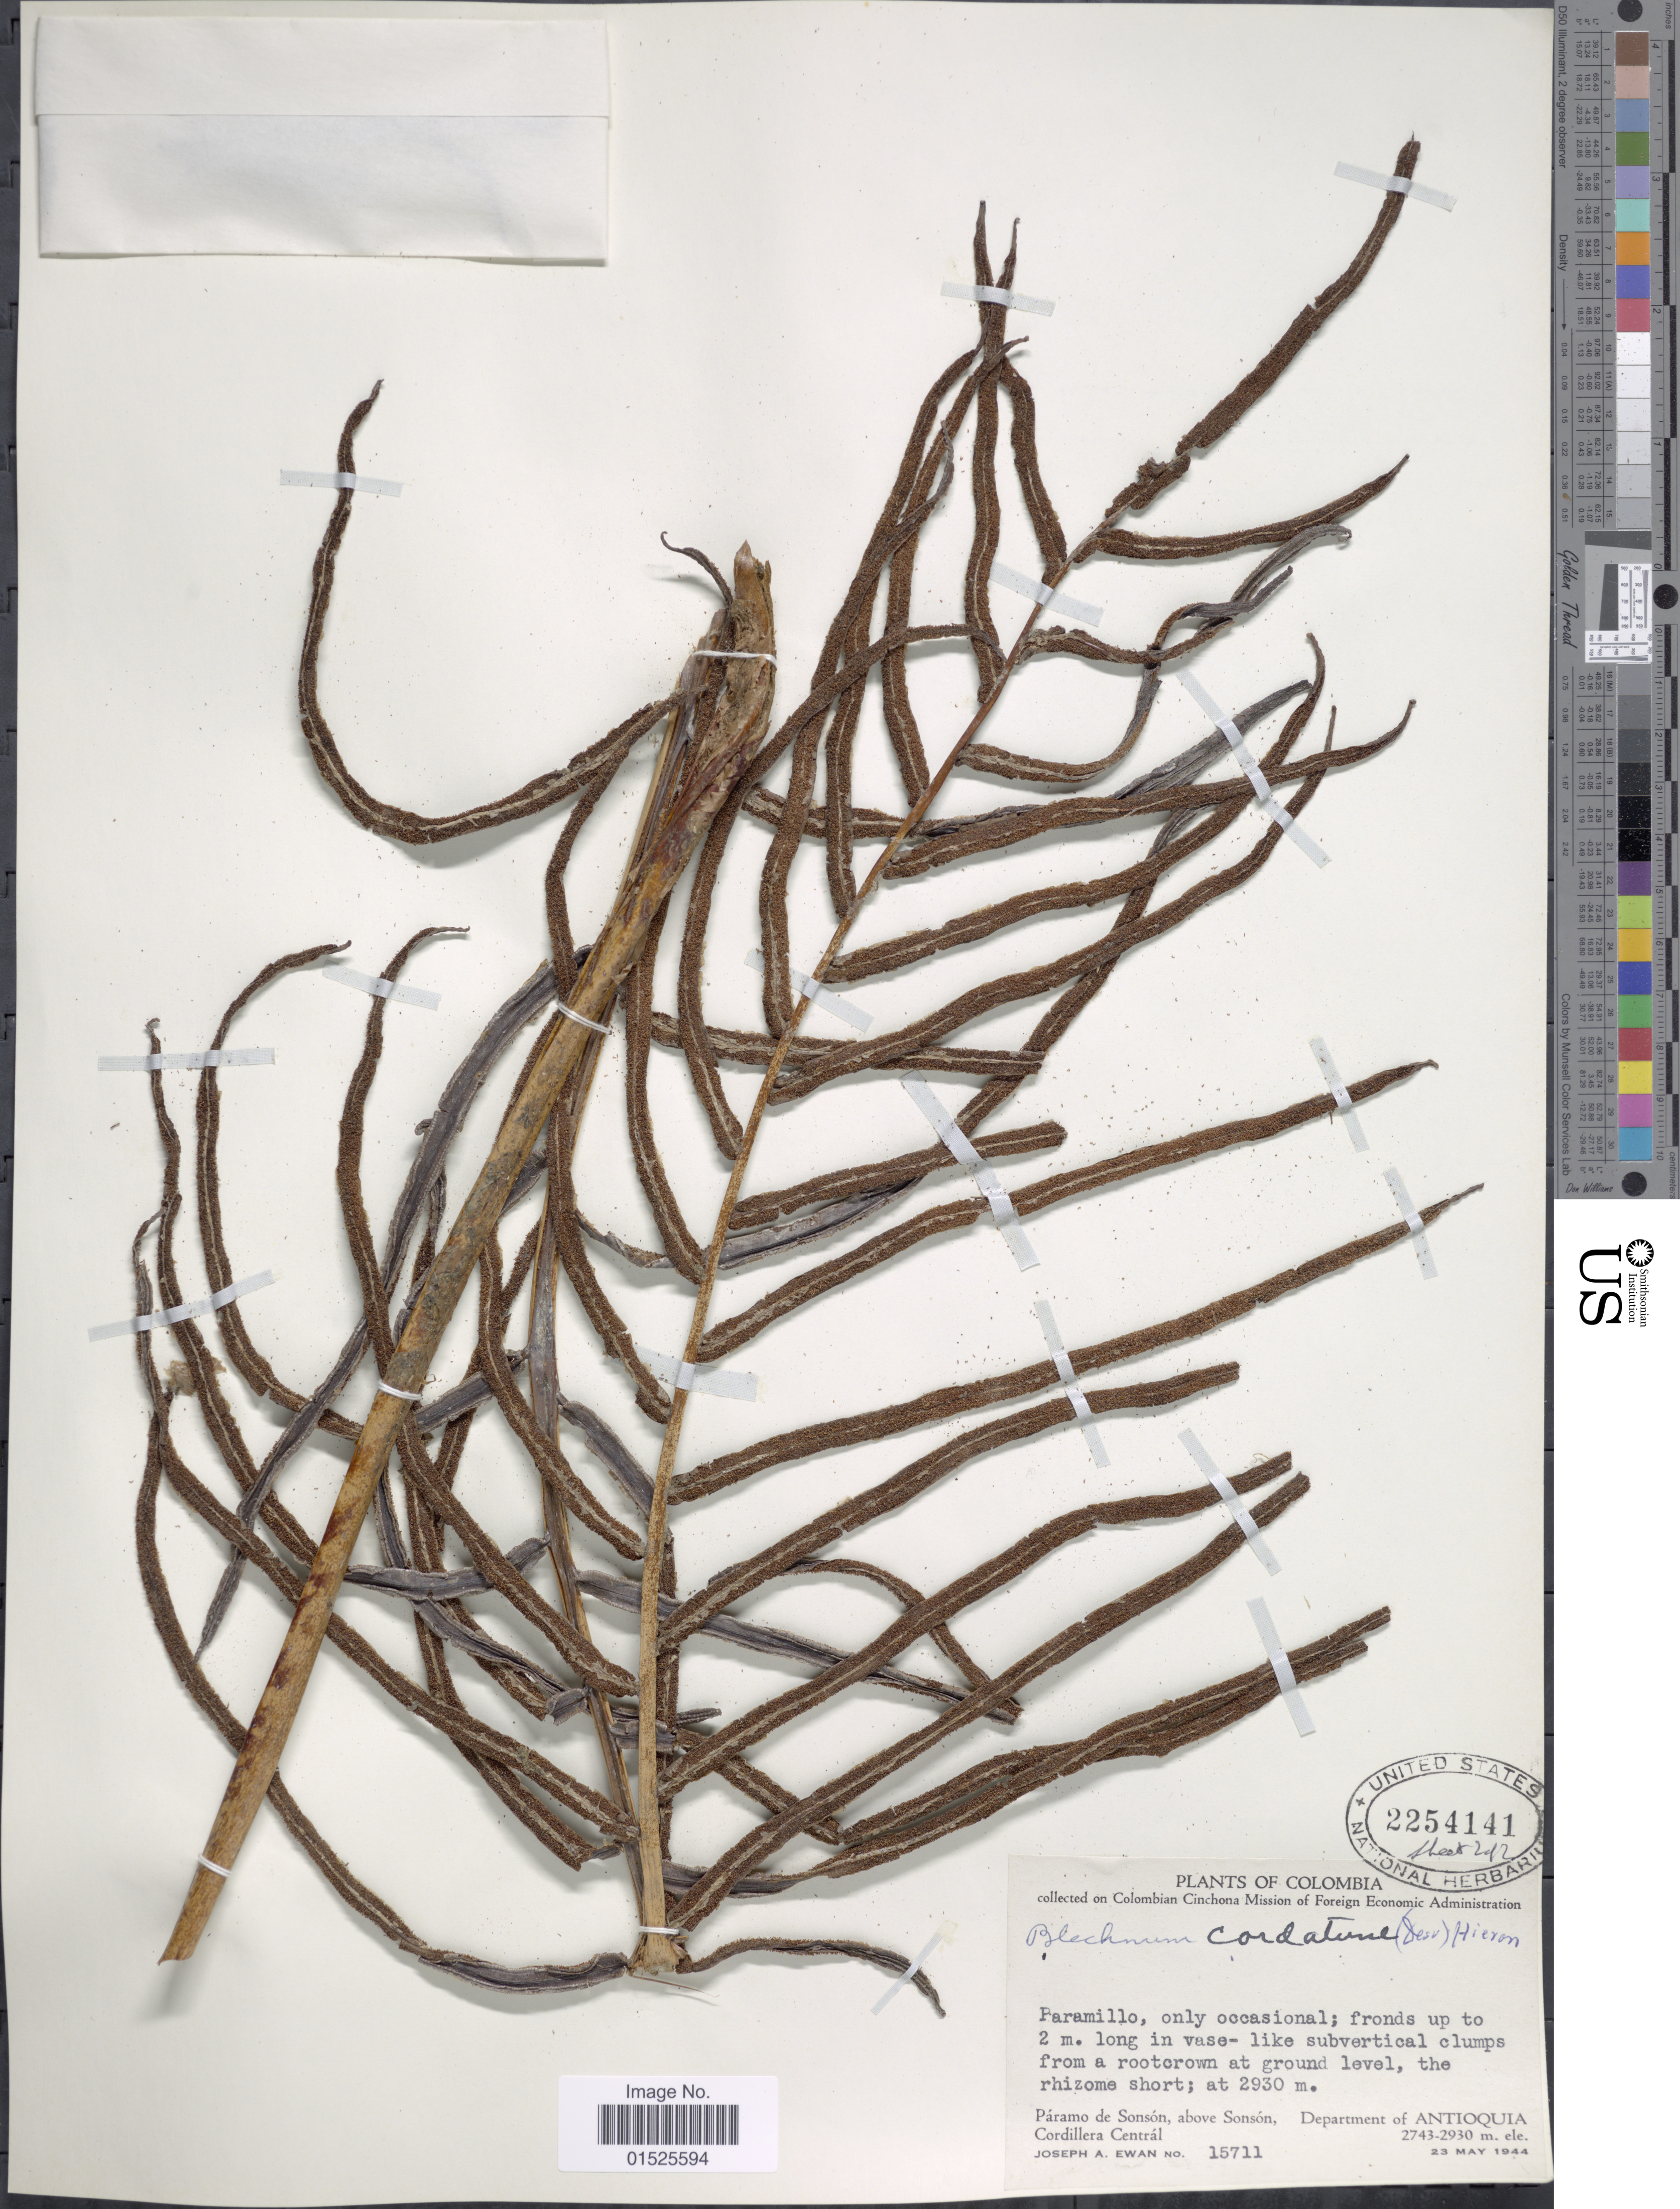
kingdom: Plantae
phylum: Tracheophyta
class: Polypodiopsida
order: Polypodiales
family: Blechnaceae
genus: Blechnum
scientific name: Blechnum cordatum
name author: (Desv.) Hieron.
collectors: J. A. Ewan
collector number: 15711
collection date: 1944-05-23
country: Colombia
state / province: Antioquia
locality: Páramo de Sonsón, above Sonsón, Cordillera Centrál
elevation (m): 2930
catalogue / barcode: US 2254141